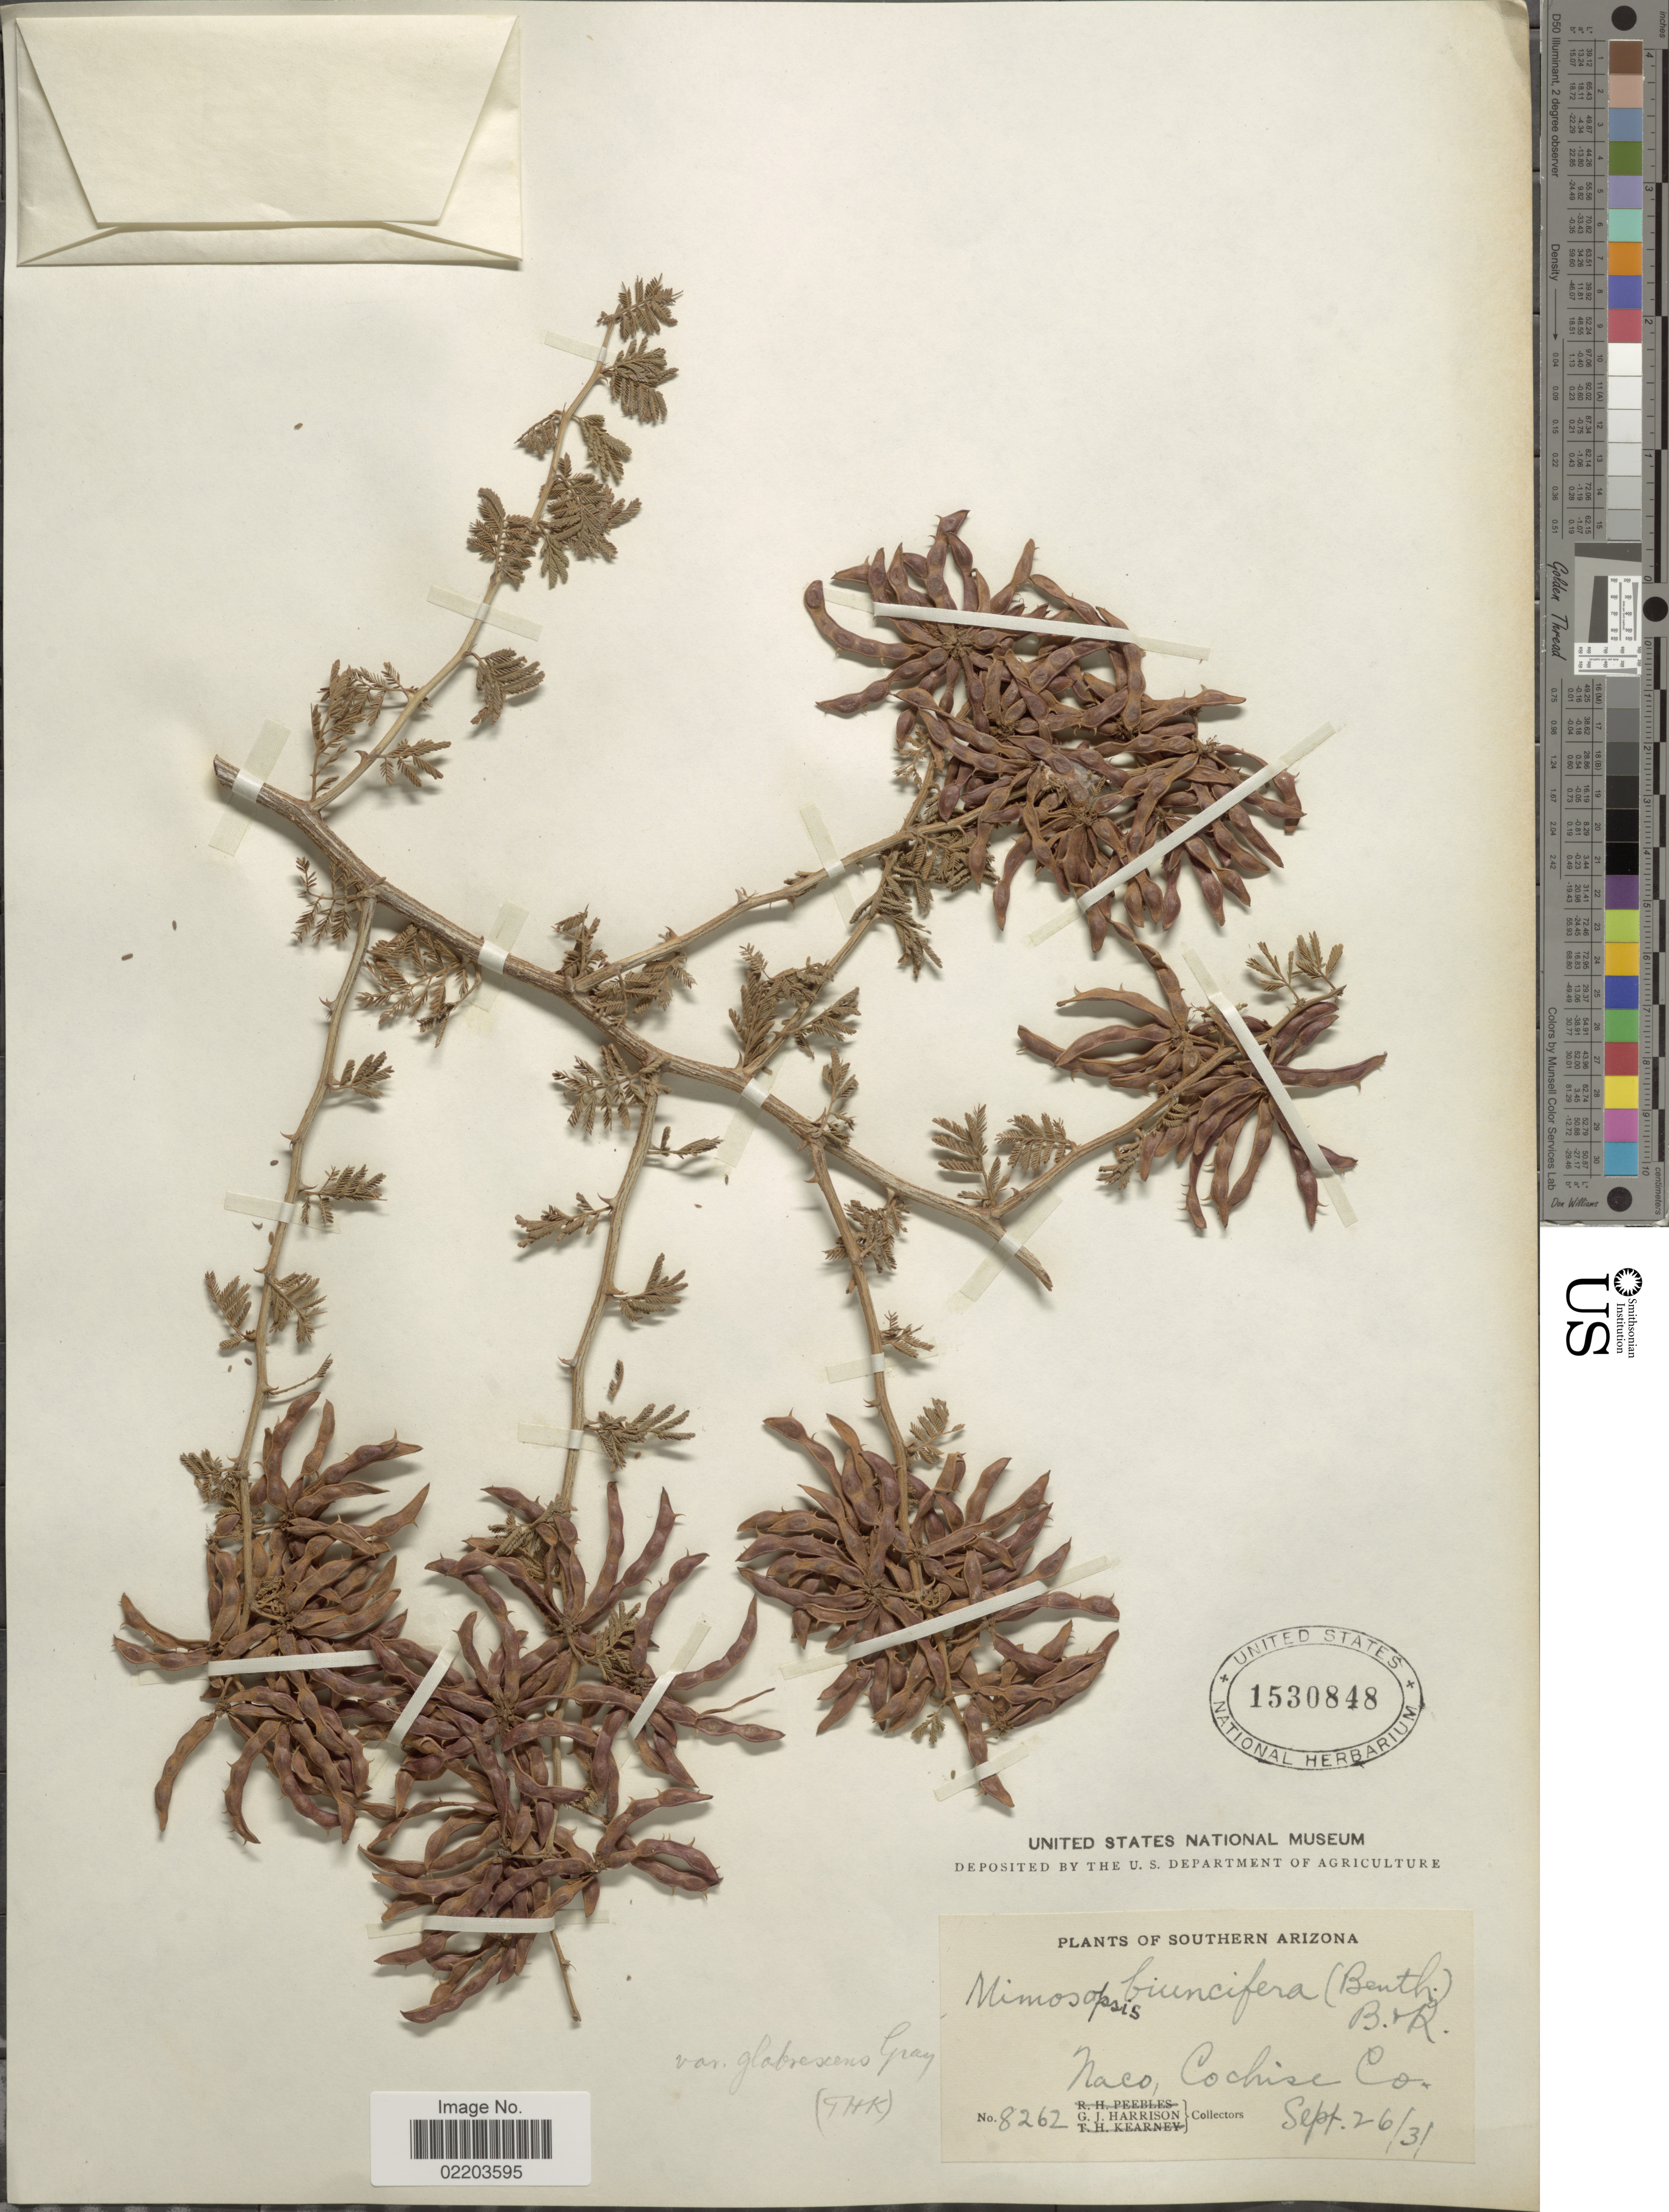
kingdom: Plantae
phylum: Tracheophyta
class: Magnoliopsida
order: Fabales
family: Fabaceae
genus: Mimosa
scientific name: Mimosa biuncifera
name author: Benth.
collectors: G. J. Harrison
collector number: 8262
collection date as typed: Transcribed d/m/y: 26/9/31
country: United States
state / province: Arizona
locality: Southern Arizona, Naco, Cochise Co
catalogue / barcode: US 1530848